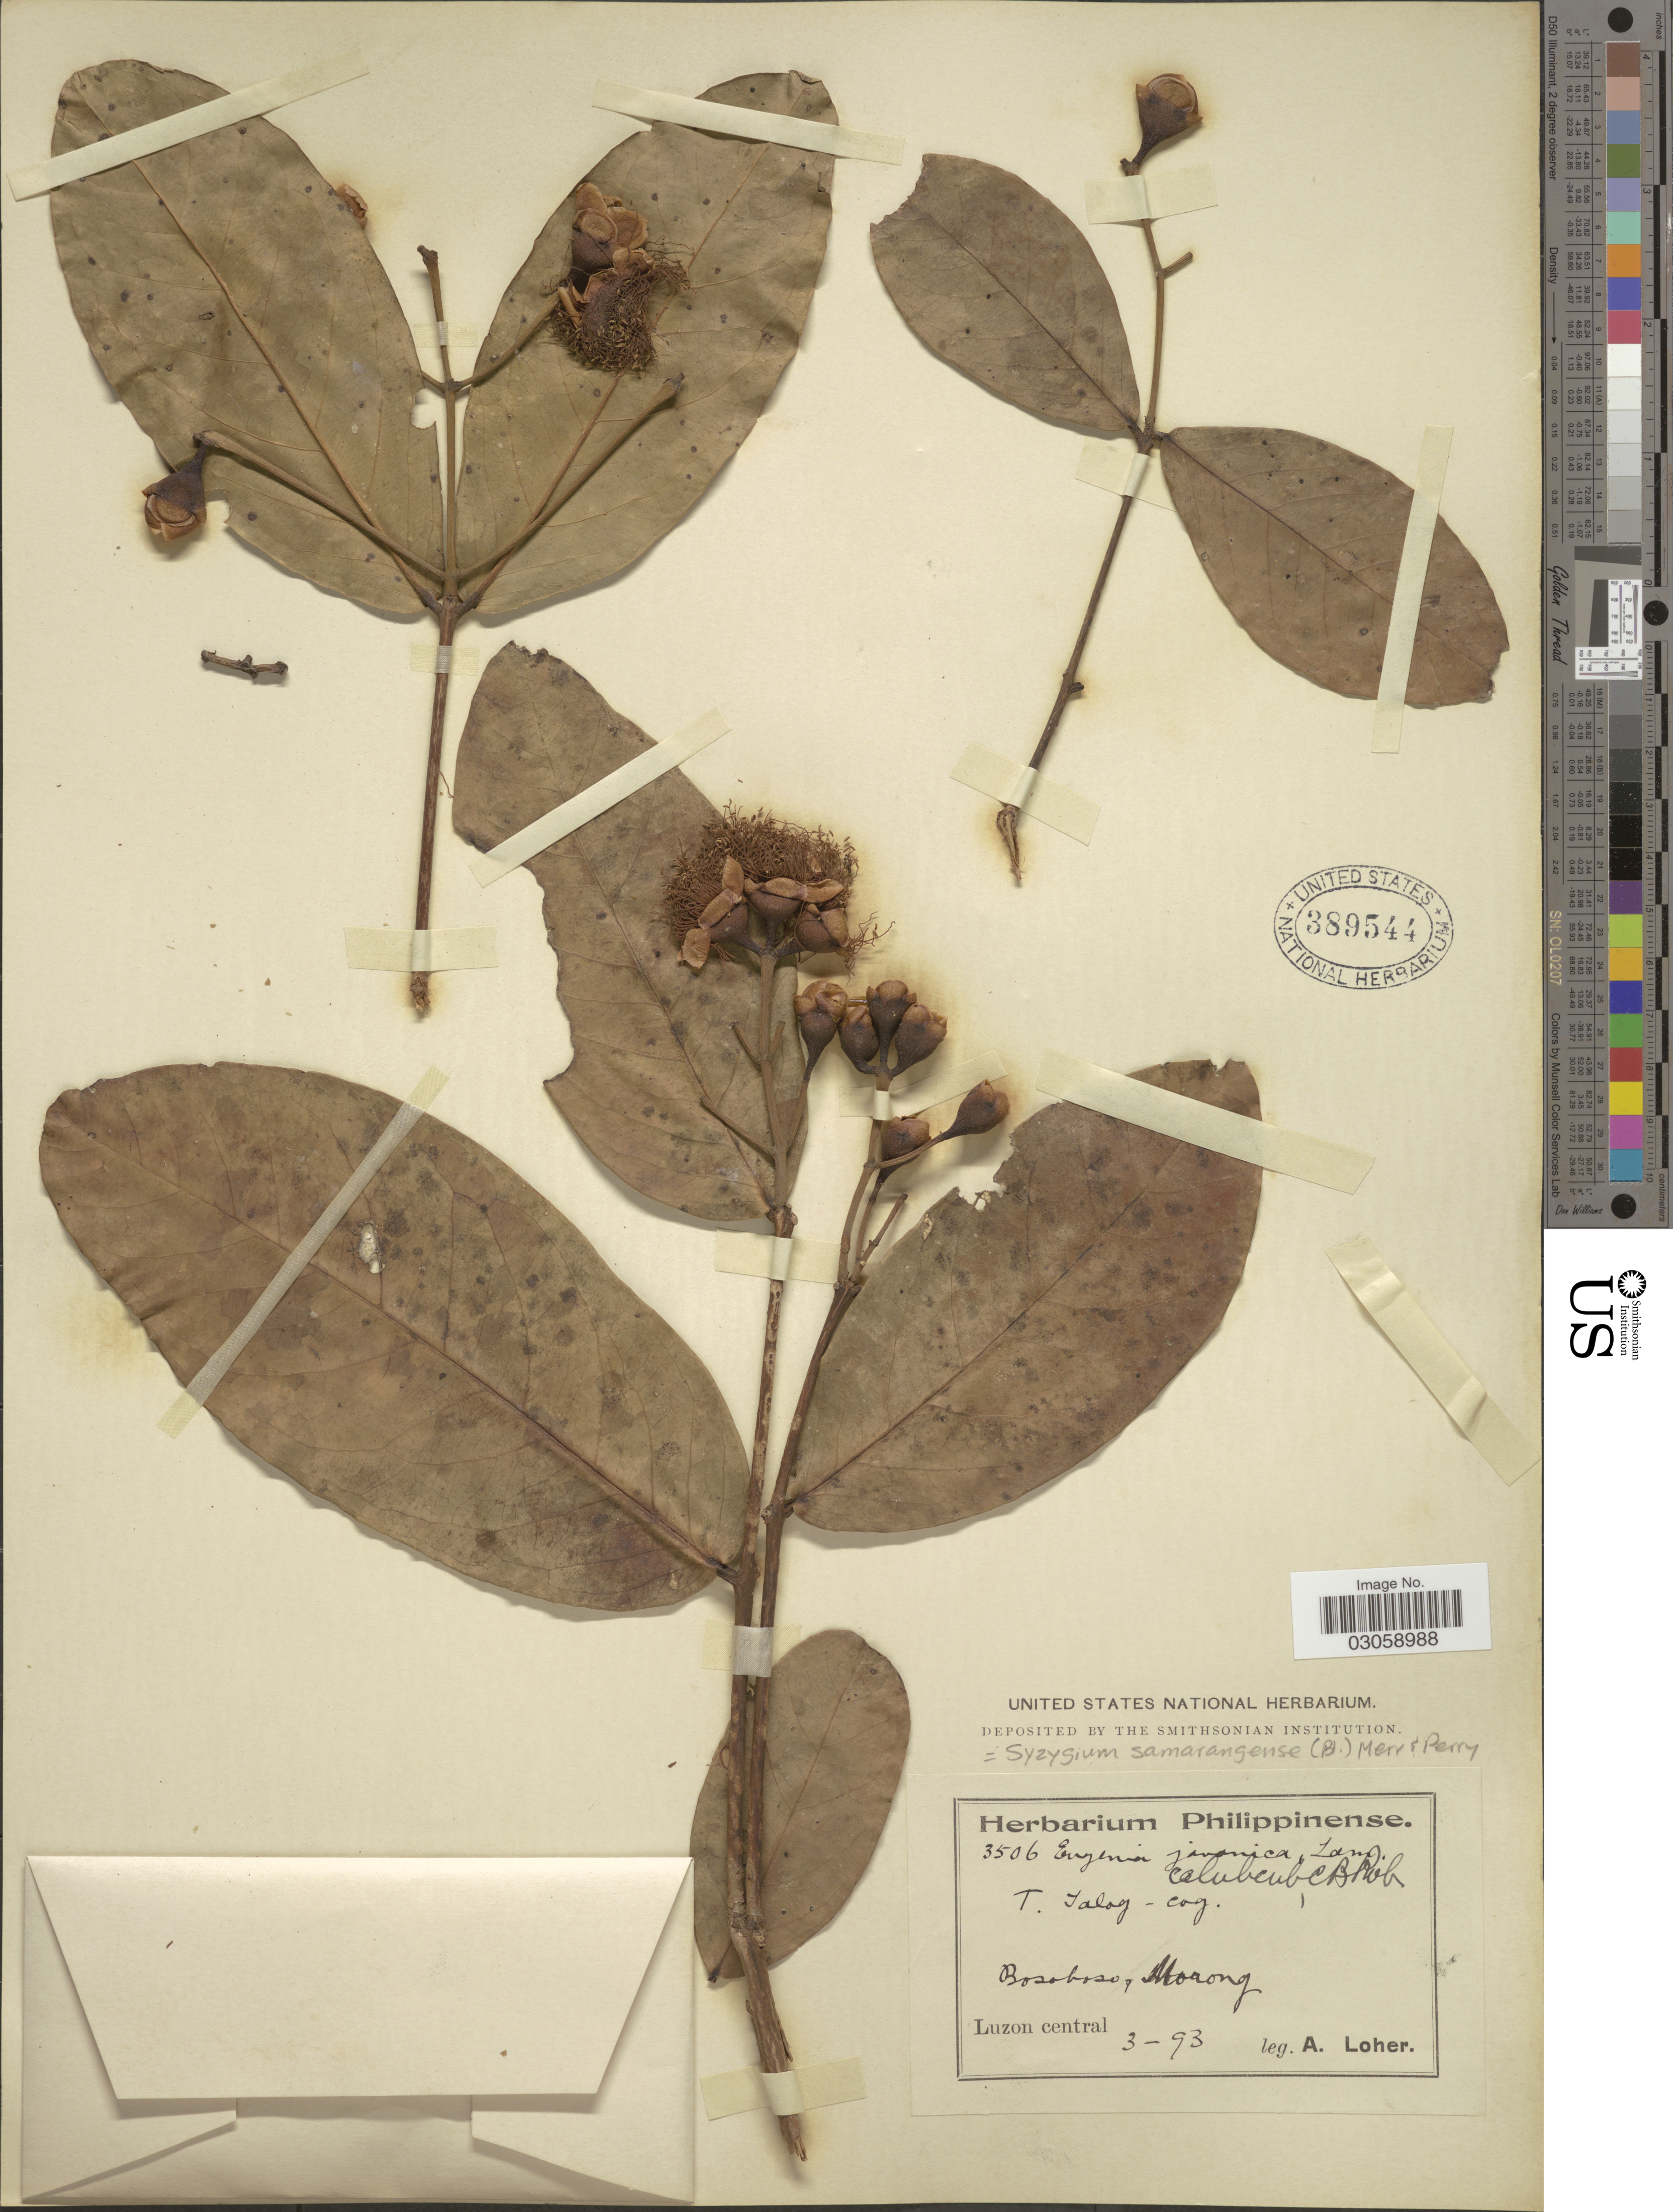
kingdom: Plantae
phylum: Tracheophyta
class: Magnoliopsida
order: Myrtales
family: Myrtaceae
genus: Syzygium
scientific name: Syzygium samarangense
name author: (Blume) Merr. & L.M. Perry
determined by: Strong, Mark T., (BOT), Smithsonian Institution - National Museum of Natural History (UNITED STATES)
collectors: A. Loher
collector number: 3506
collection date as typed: Transcribed d/m/y: /3/93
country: Philippines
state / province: Central Luzon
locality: Bosoboso, Morong, Luzon central.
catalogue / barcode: US 389544